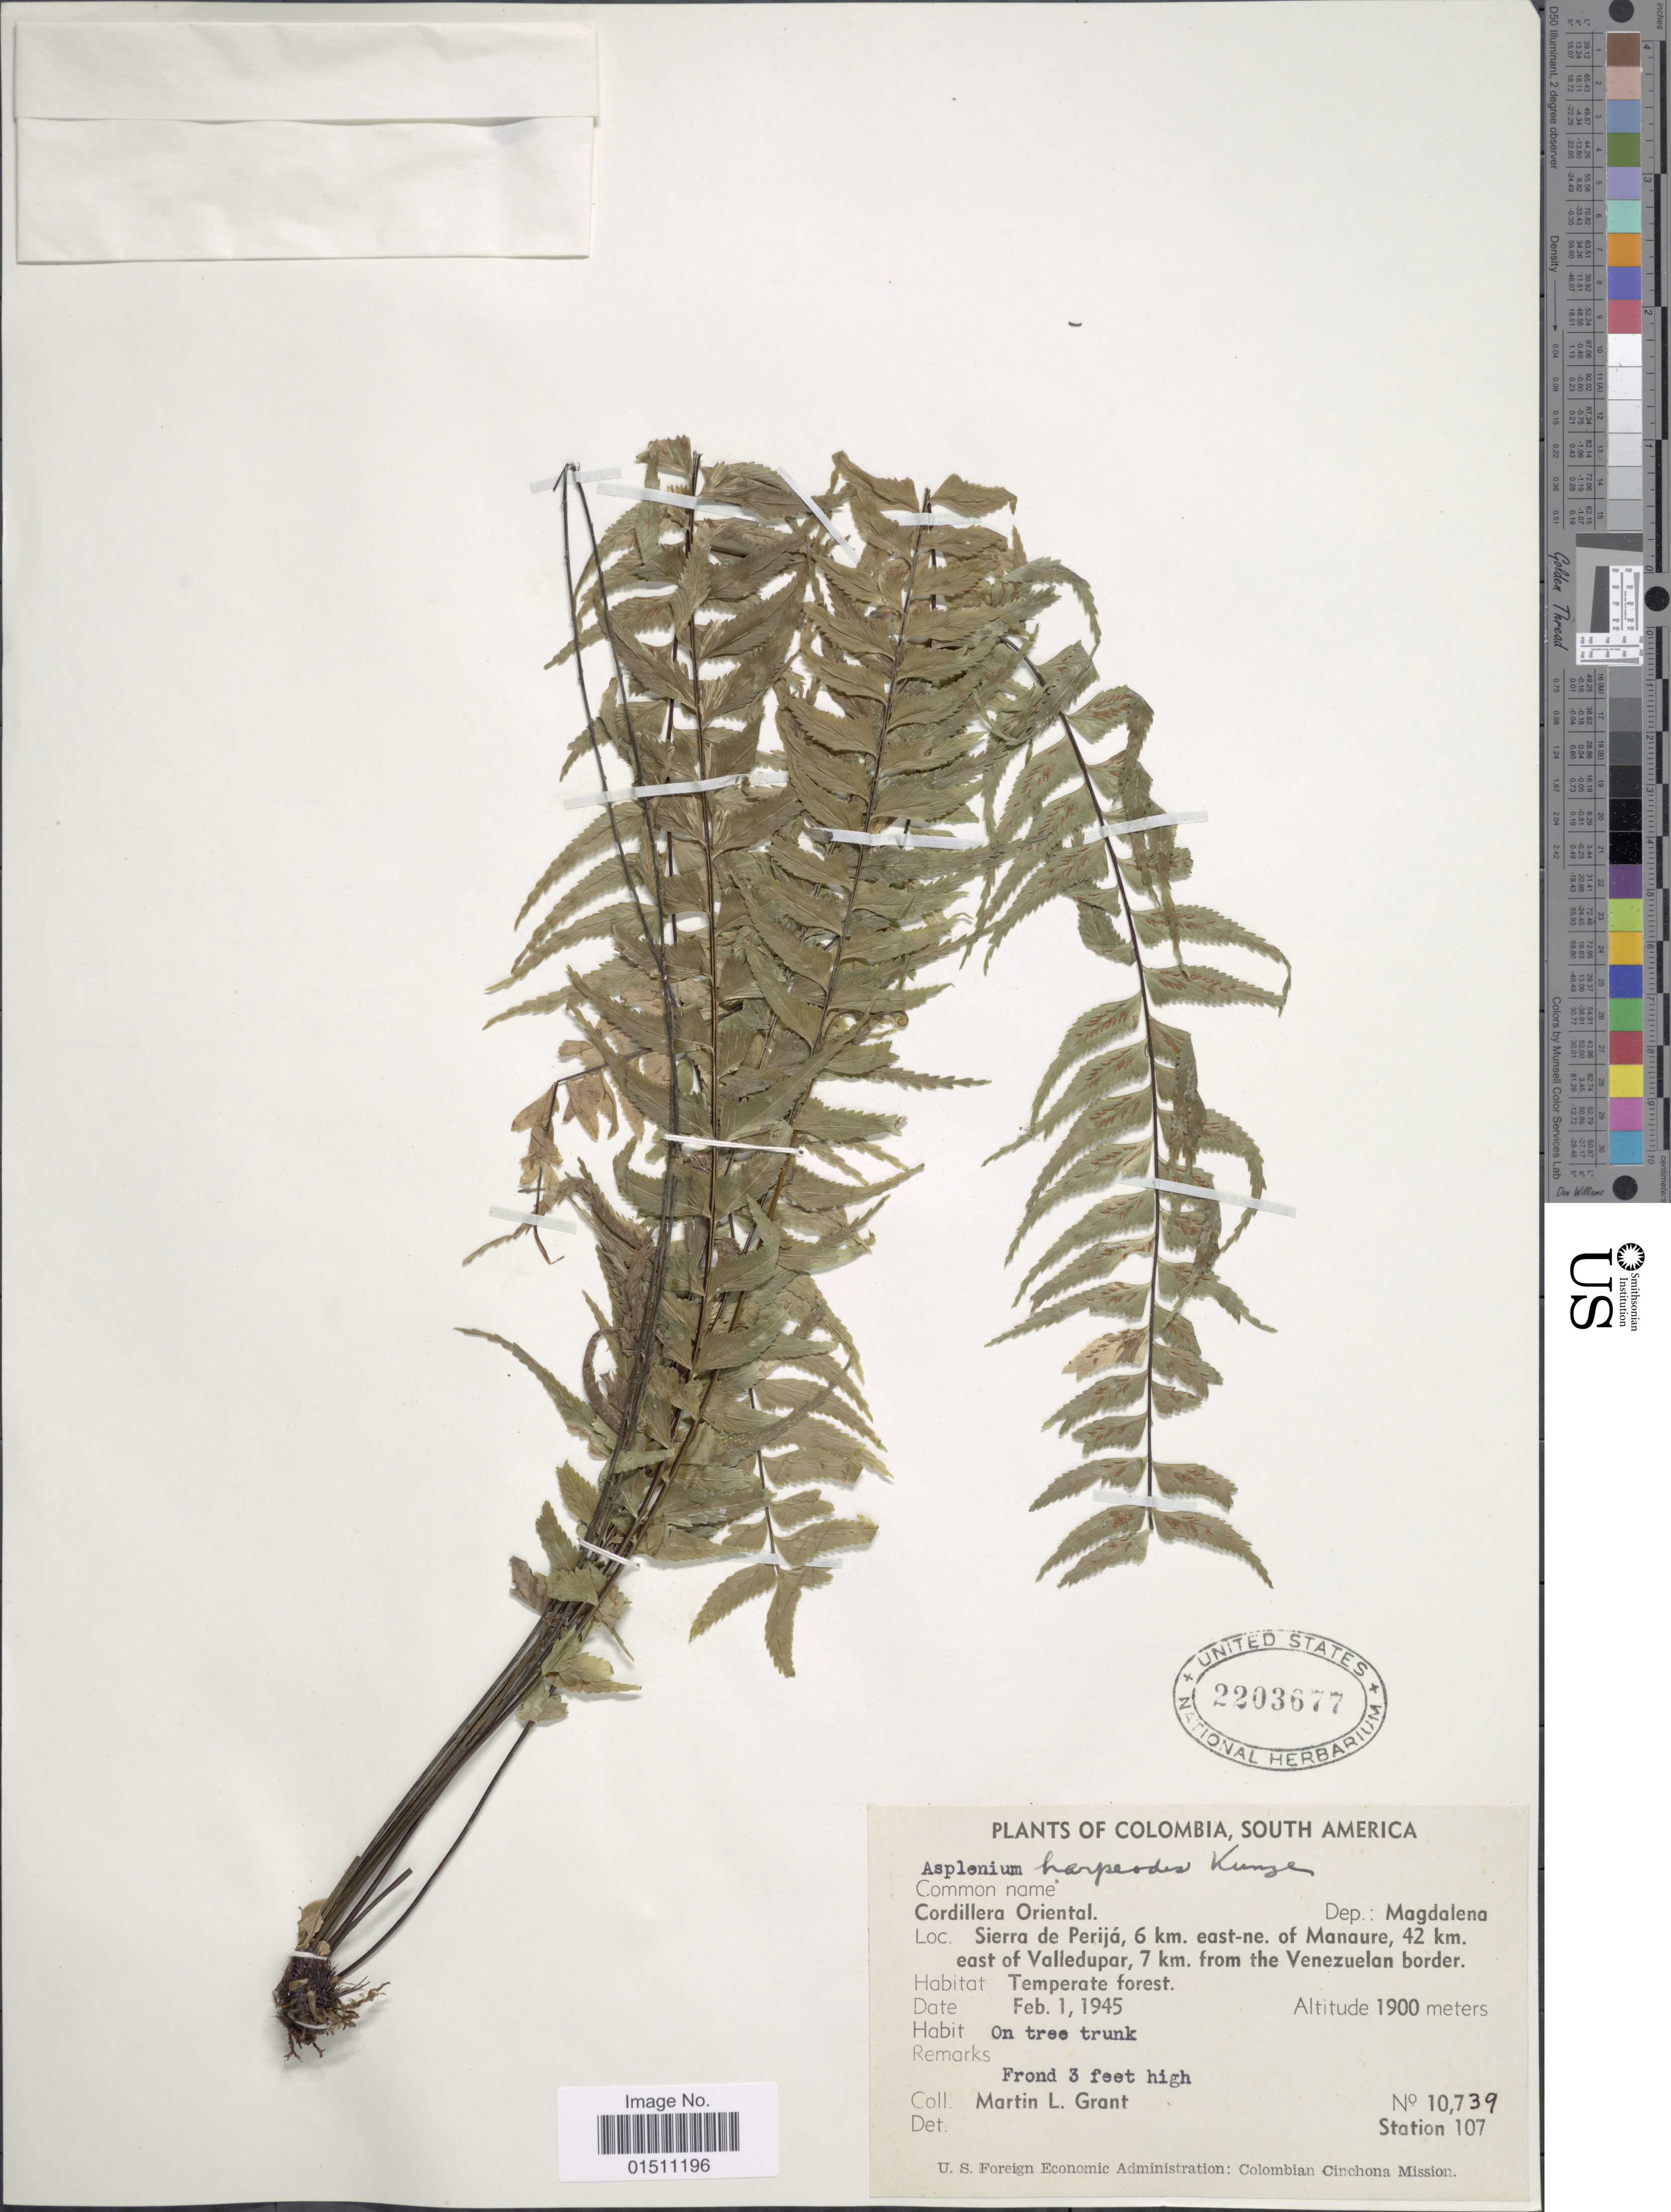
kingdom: Plantae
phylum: Tracheophyta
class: Polypodiopsida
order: Polypodiales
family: Aspleniaceae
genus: Asplenium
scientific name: Asplenium harpeodes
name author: Kunze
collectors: M. L. Grant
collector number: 10739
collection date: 1945-02-01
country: Colombia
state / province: Magdalena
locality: Colombia, South America, Cordillera Oriental, Dep.: Magdalena, Loc.: Sierra de Perijá, 6 km. east-ne. of Manaure, 42 km. east of Valledupar, 7 km. from the Venezuelan bordor.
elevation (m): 1900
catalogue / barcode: US 2203677